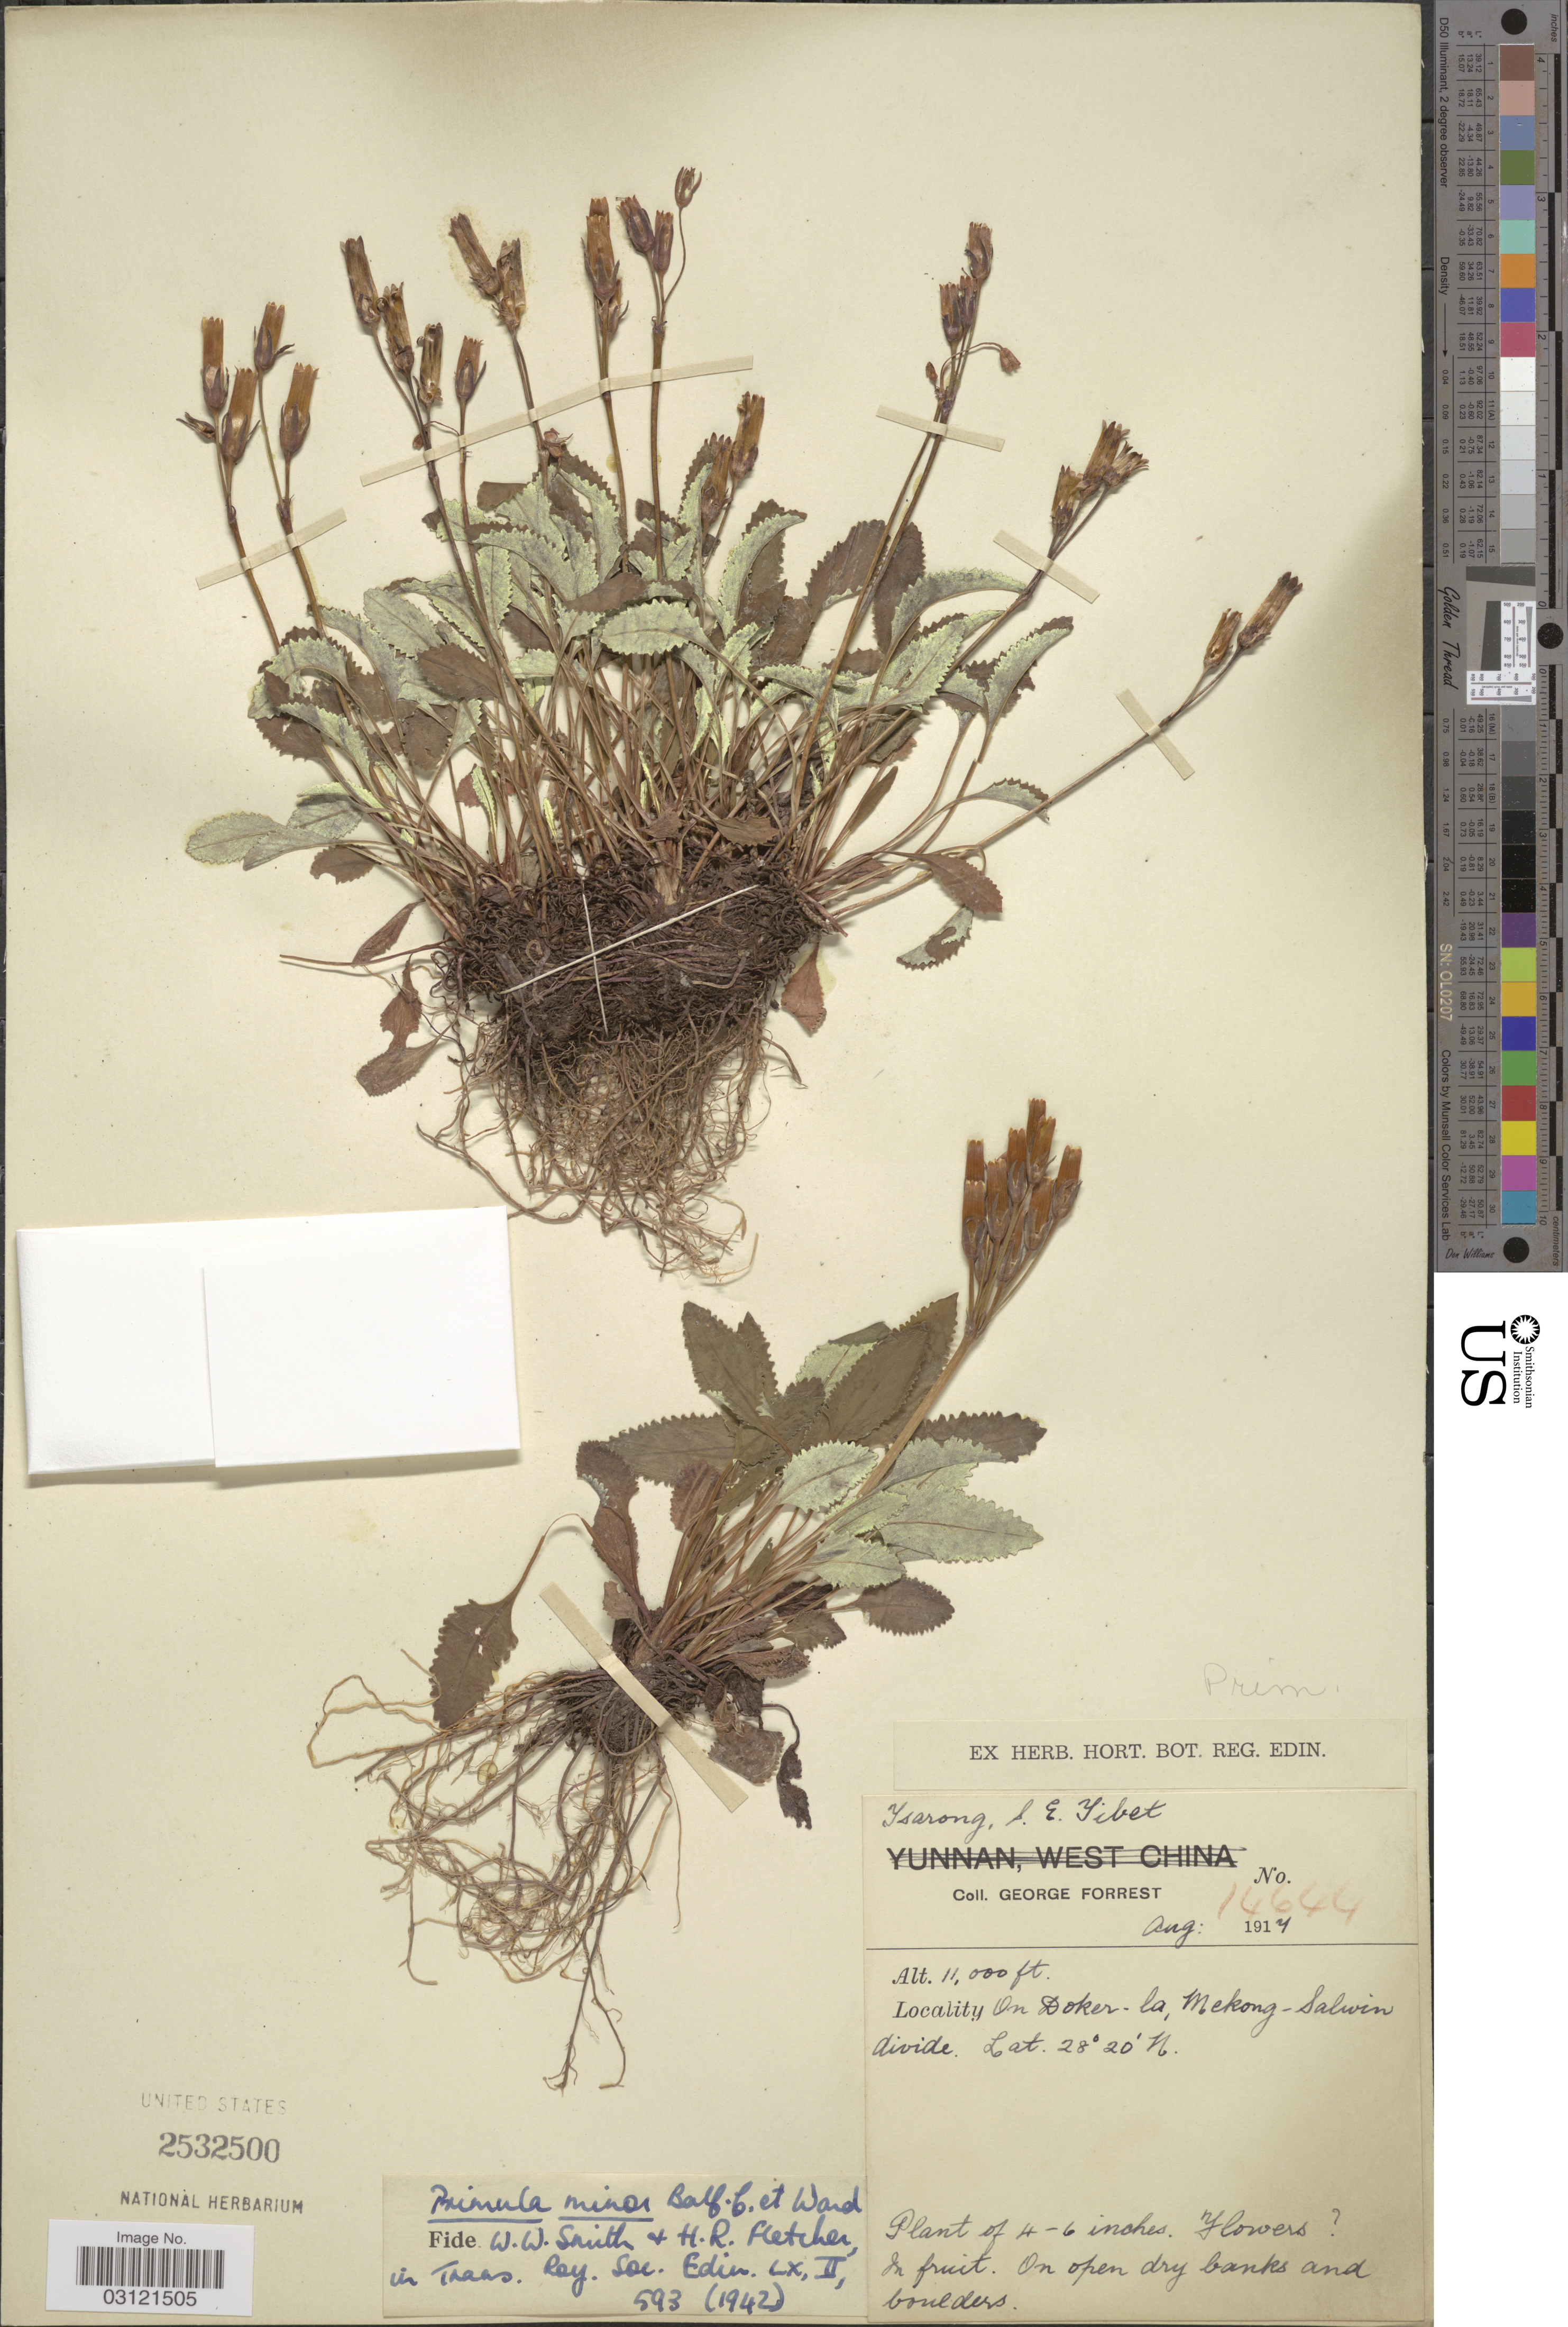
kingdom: Plantae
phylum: Tracheophyta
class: Magnoliopsida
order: Ericales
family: Primulaceae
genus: Primula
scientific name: Primula minor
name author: Balf. f. & Kingdon-Ward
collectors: G. Forrest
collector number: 14644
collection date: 1917-08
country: China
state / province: Xizang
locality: Tsarong, S.E. Tibet. On Doker-la, Mekong-Salwin divide.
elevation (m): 3353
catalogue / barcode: US 2532500